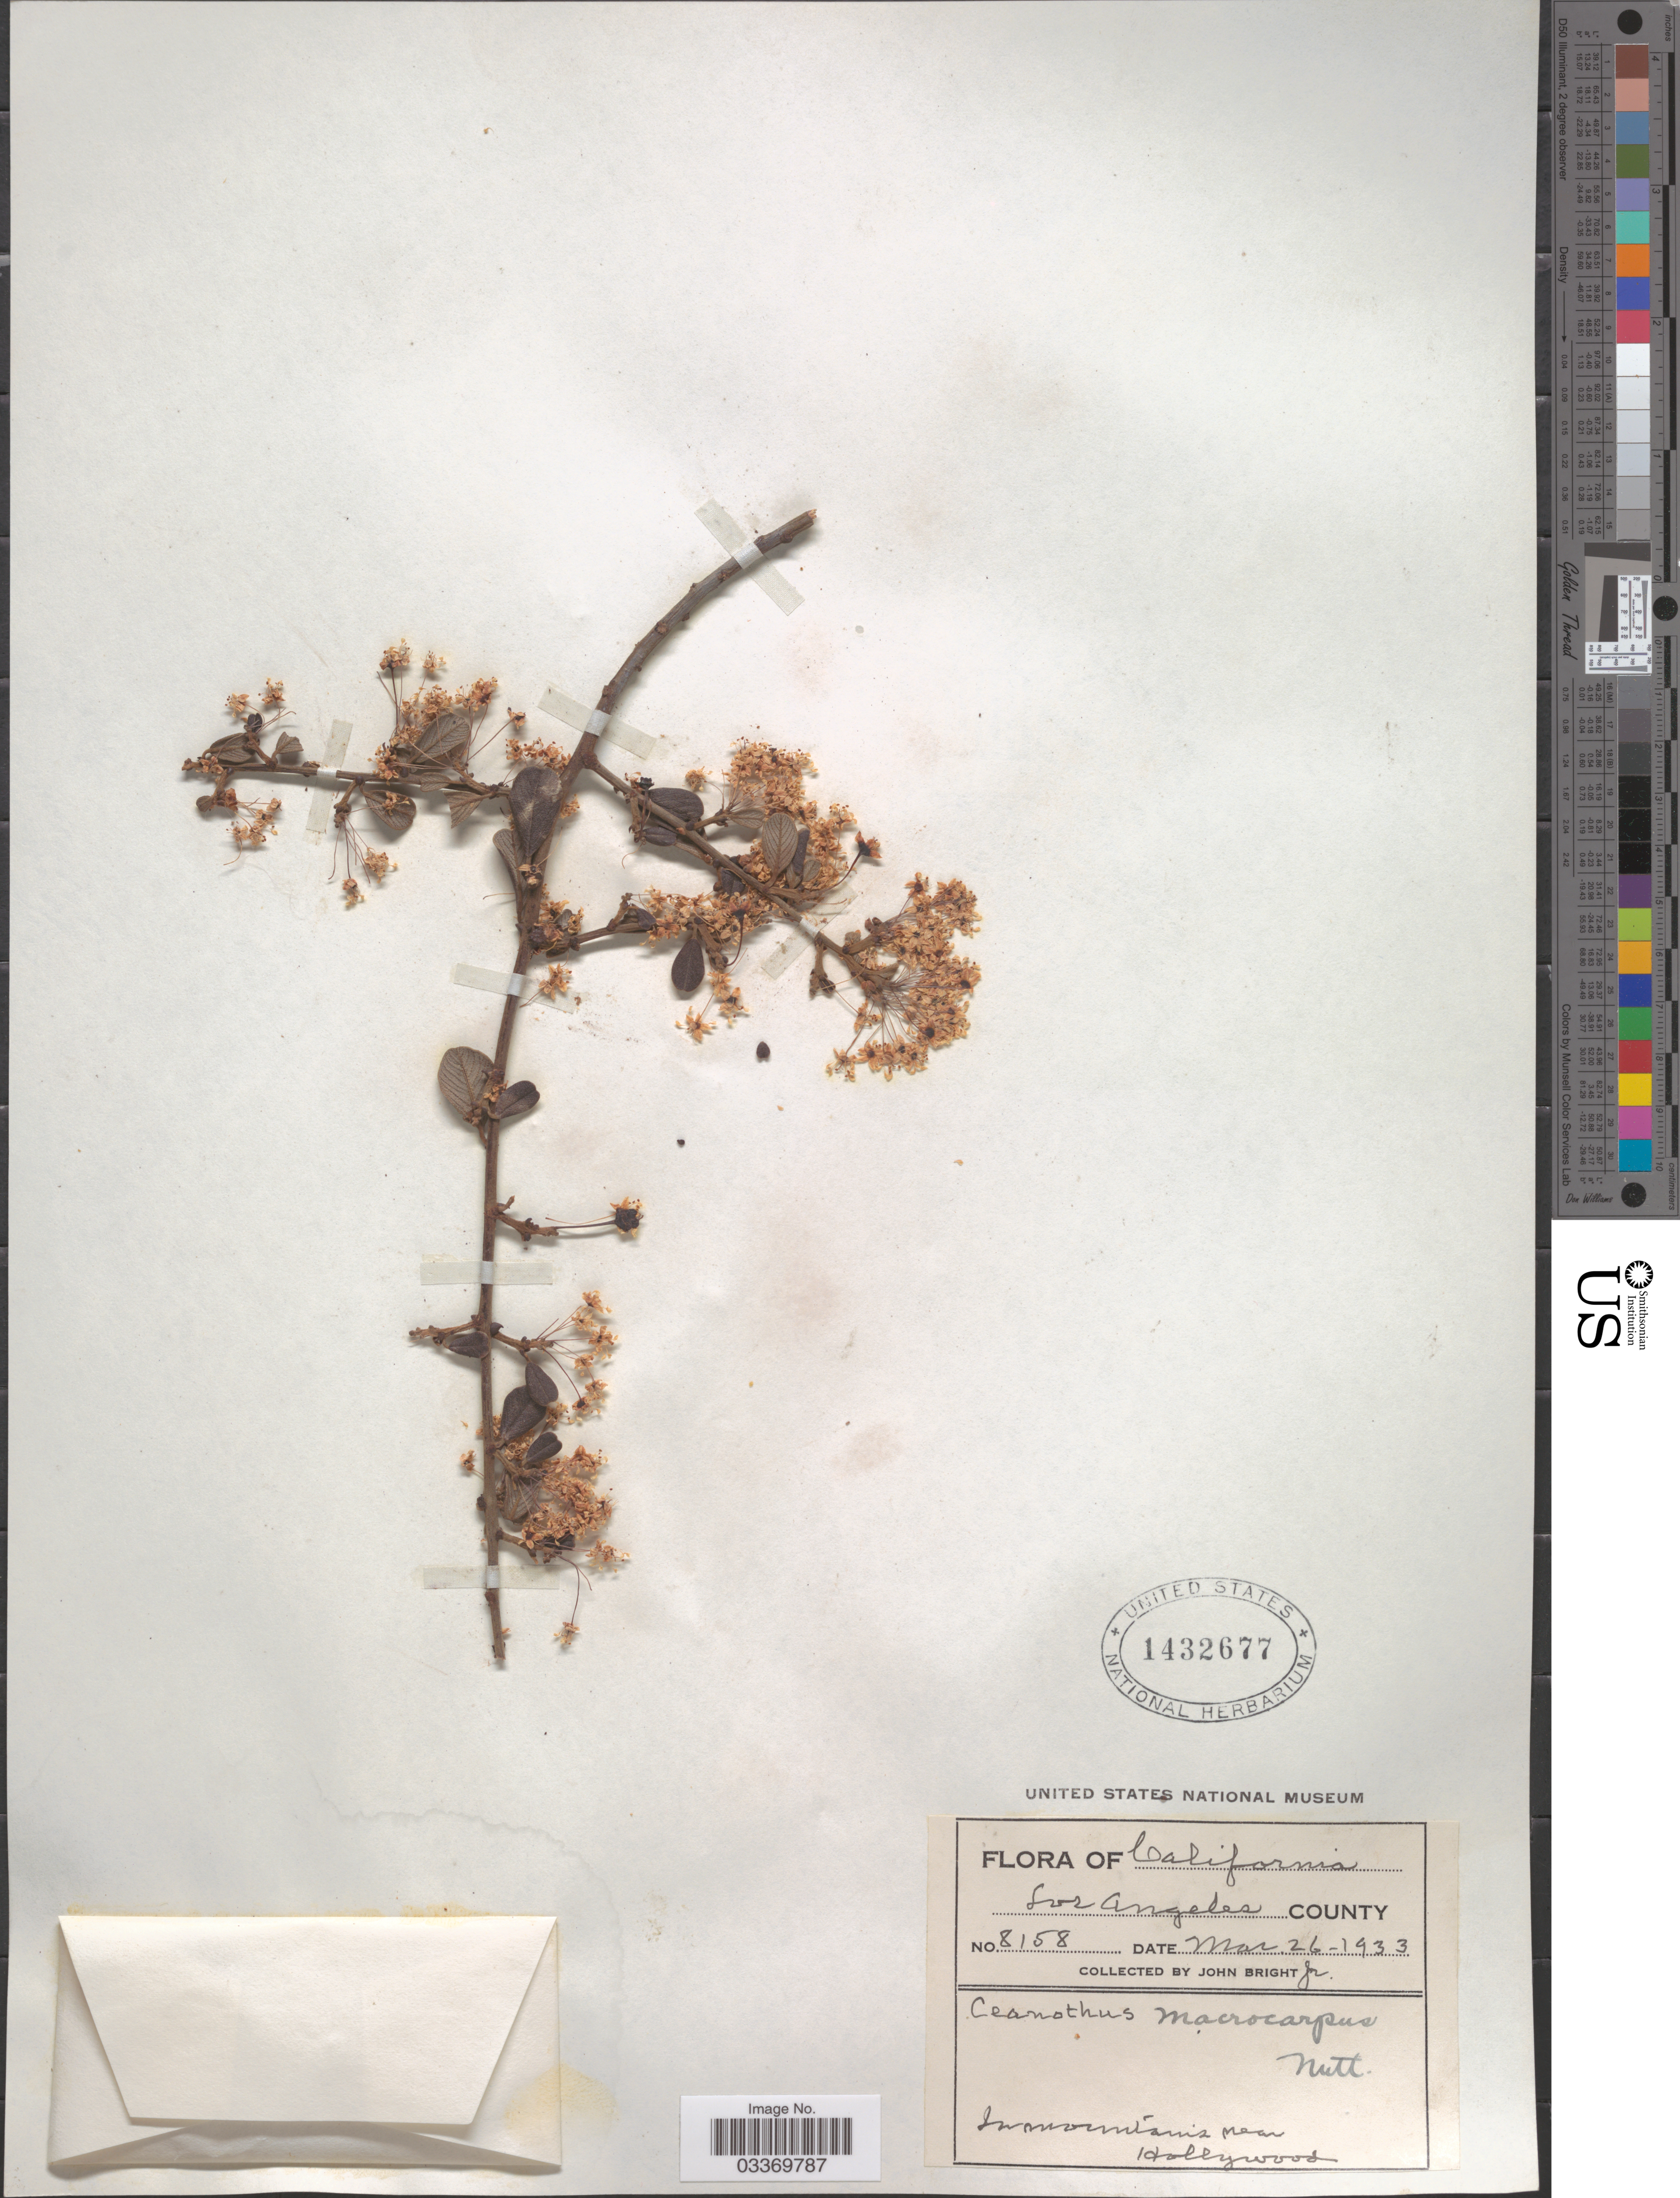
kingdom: Plantae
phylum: Tracheophyta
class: Magnoliopsida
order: Rosales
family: Rhamnaceae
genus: Ceanothus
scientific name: Ceanothus macrocarpus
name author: Cav.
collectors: J. Bright Jr.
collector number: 8158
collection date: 1933-03-26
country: United States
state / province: California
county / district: Los Angeles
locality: Los Angeles County. In mountains near Hollywood.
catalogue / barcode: US 1432677